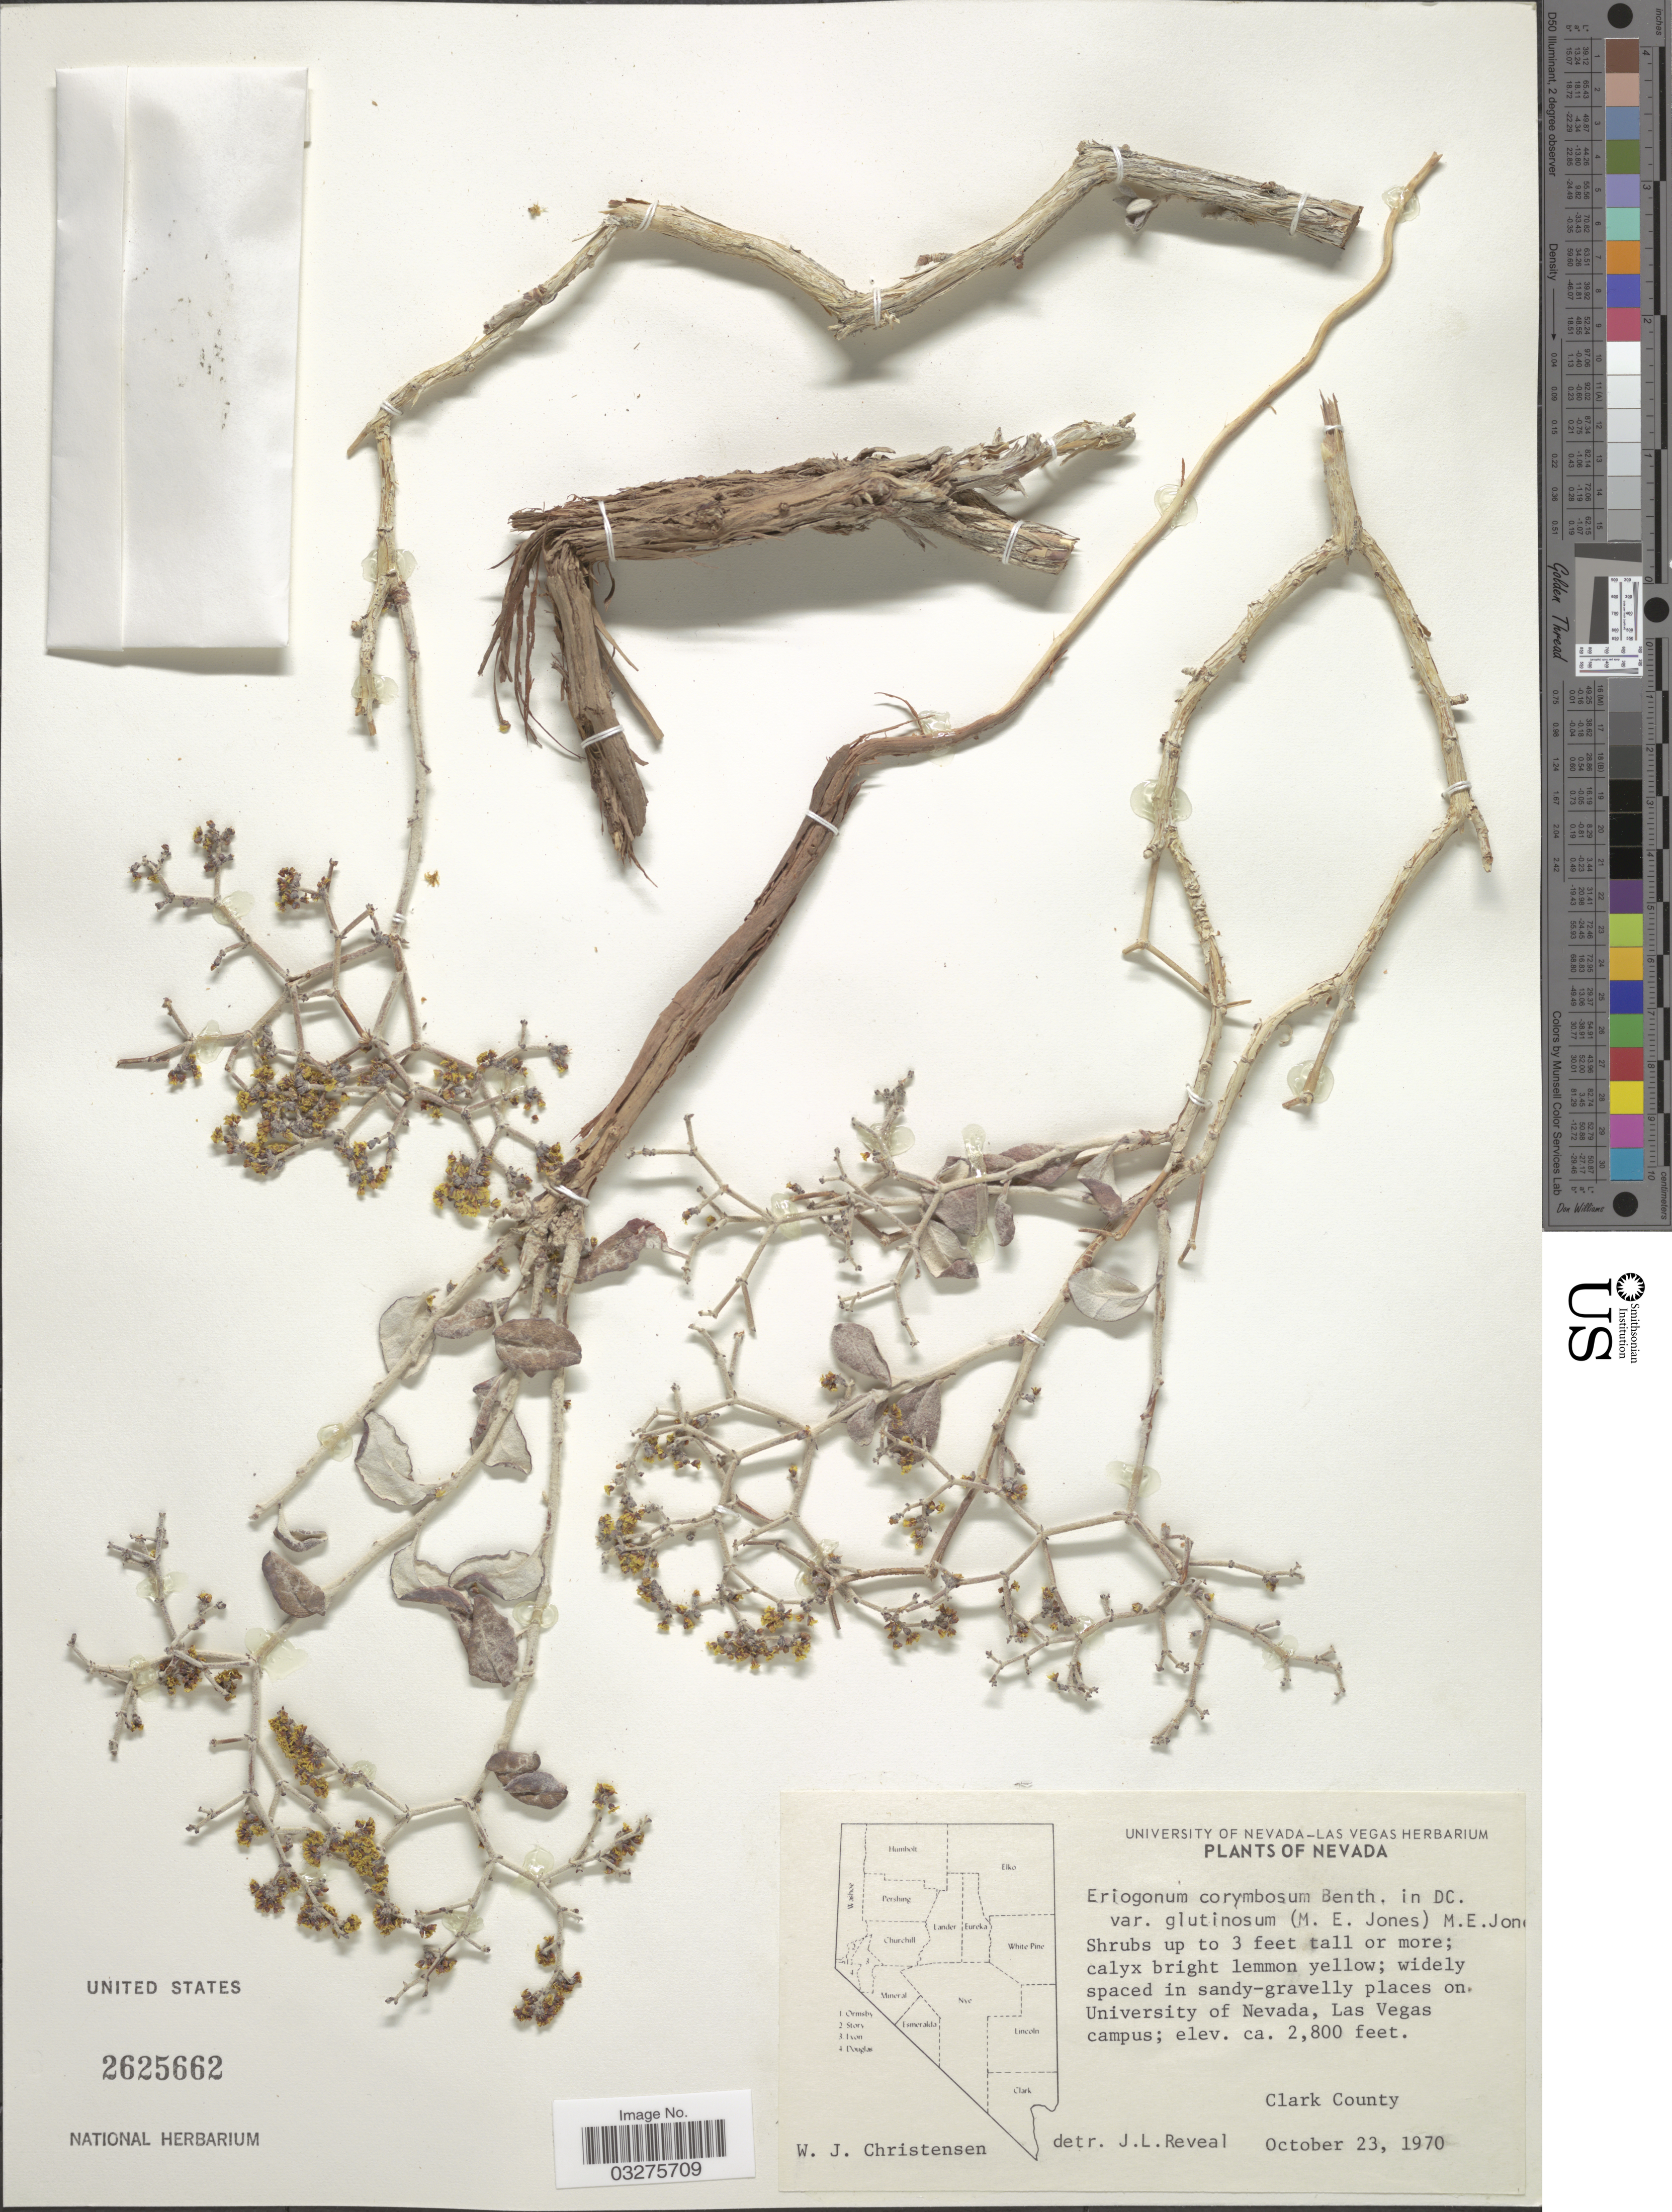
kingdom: Plantae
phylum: Tracheophyta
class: Magnoliopsida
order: Caryophyllales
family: Polygonaceae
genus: Eriogonum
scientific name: Eriogonum corymbosum var. matthewsiae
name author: Reveal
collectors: W. Christensen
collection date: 1970-10-23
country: United States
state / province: Nevada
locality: University of Nevada, Las Vegas campus. Clark County.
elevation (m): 853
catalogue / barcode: US 2625662